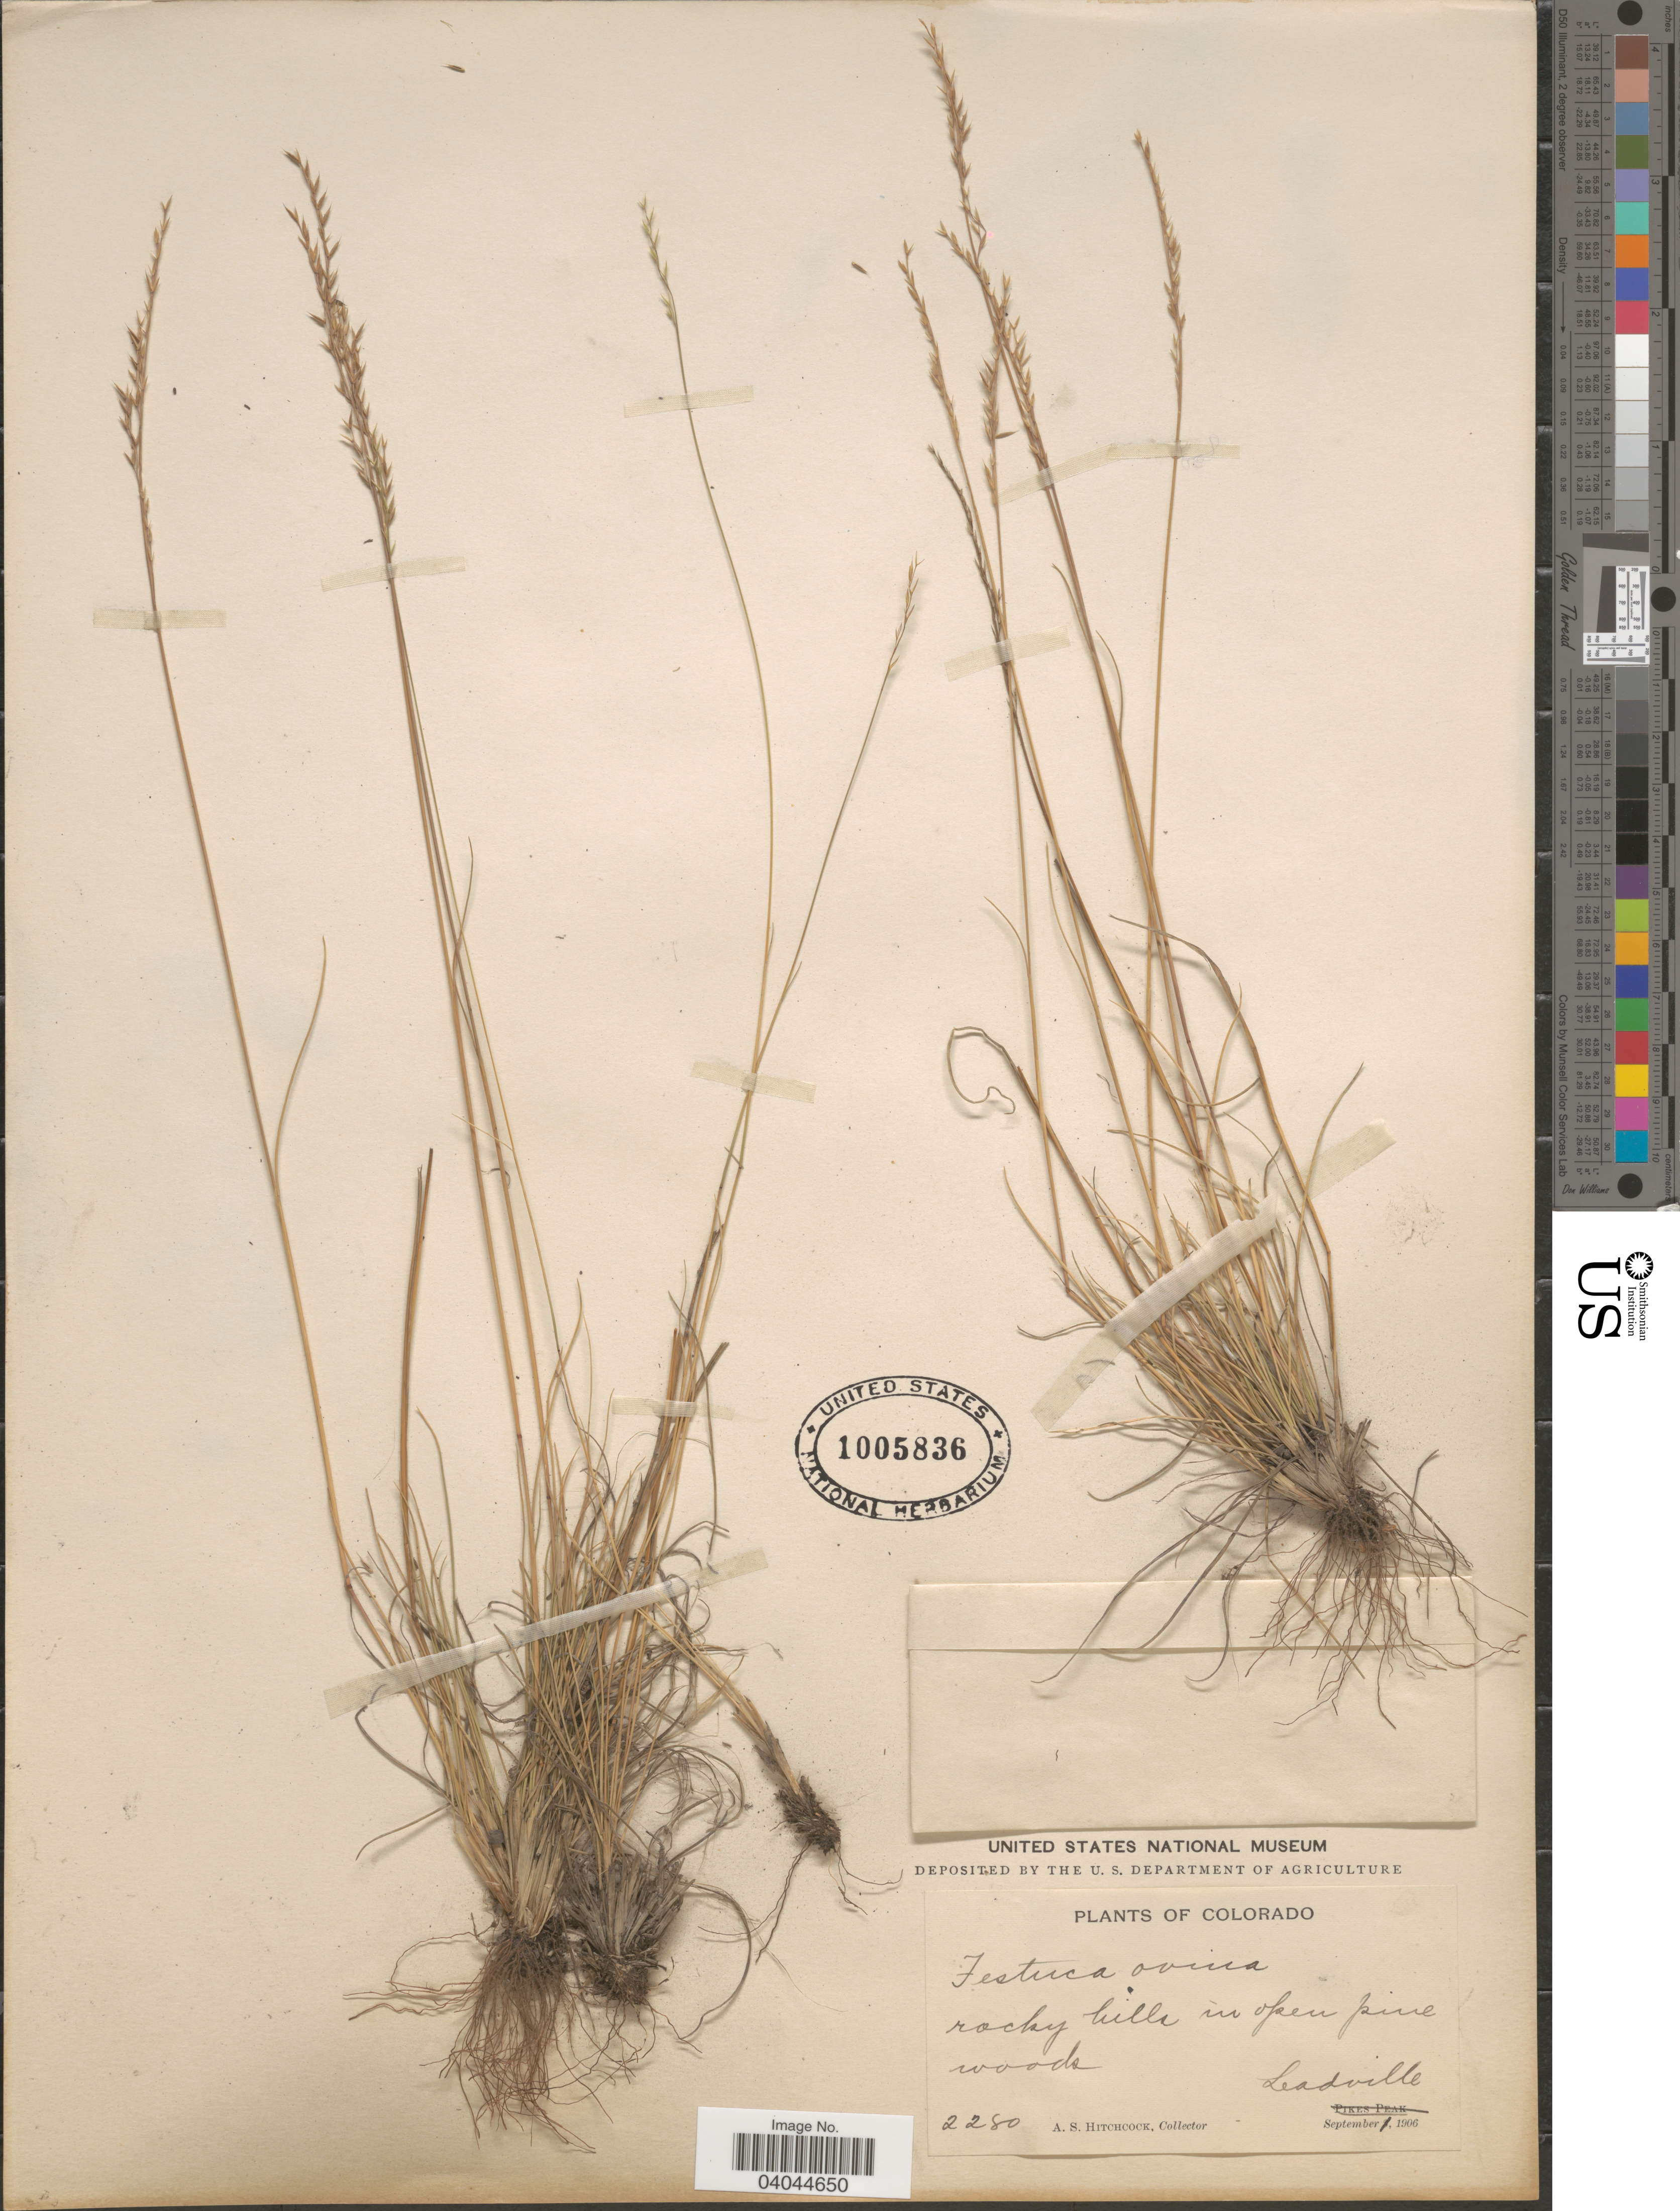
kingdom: Plantae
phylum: Tracheophyta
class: Liliopsida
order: Poales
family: Poaceae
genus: Festuca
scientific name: Festuca ovina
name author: L.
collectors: A. S. Hitchcock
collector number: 2280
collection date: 1906-09-01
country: United States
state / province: Colorado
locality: Rocky hills in open pine woods. Leadville.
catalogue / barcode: US 1005836